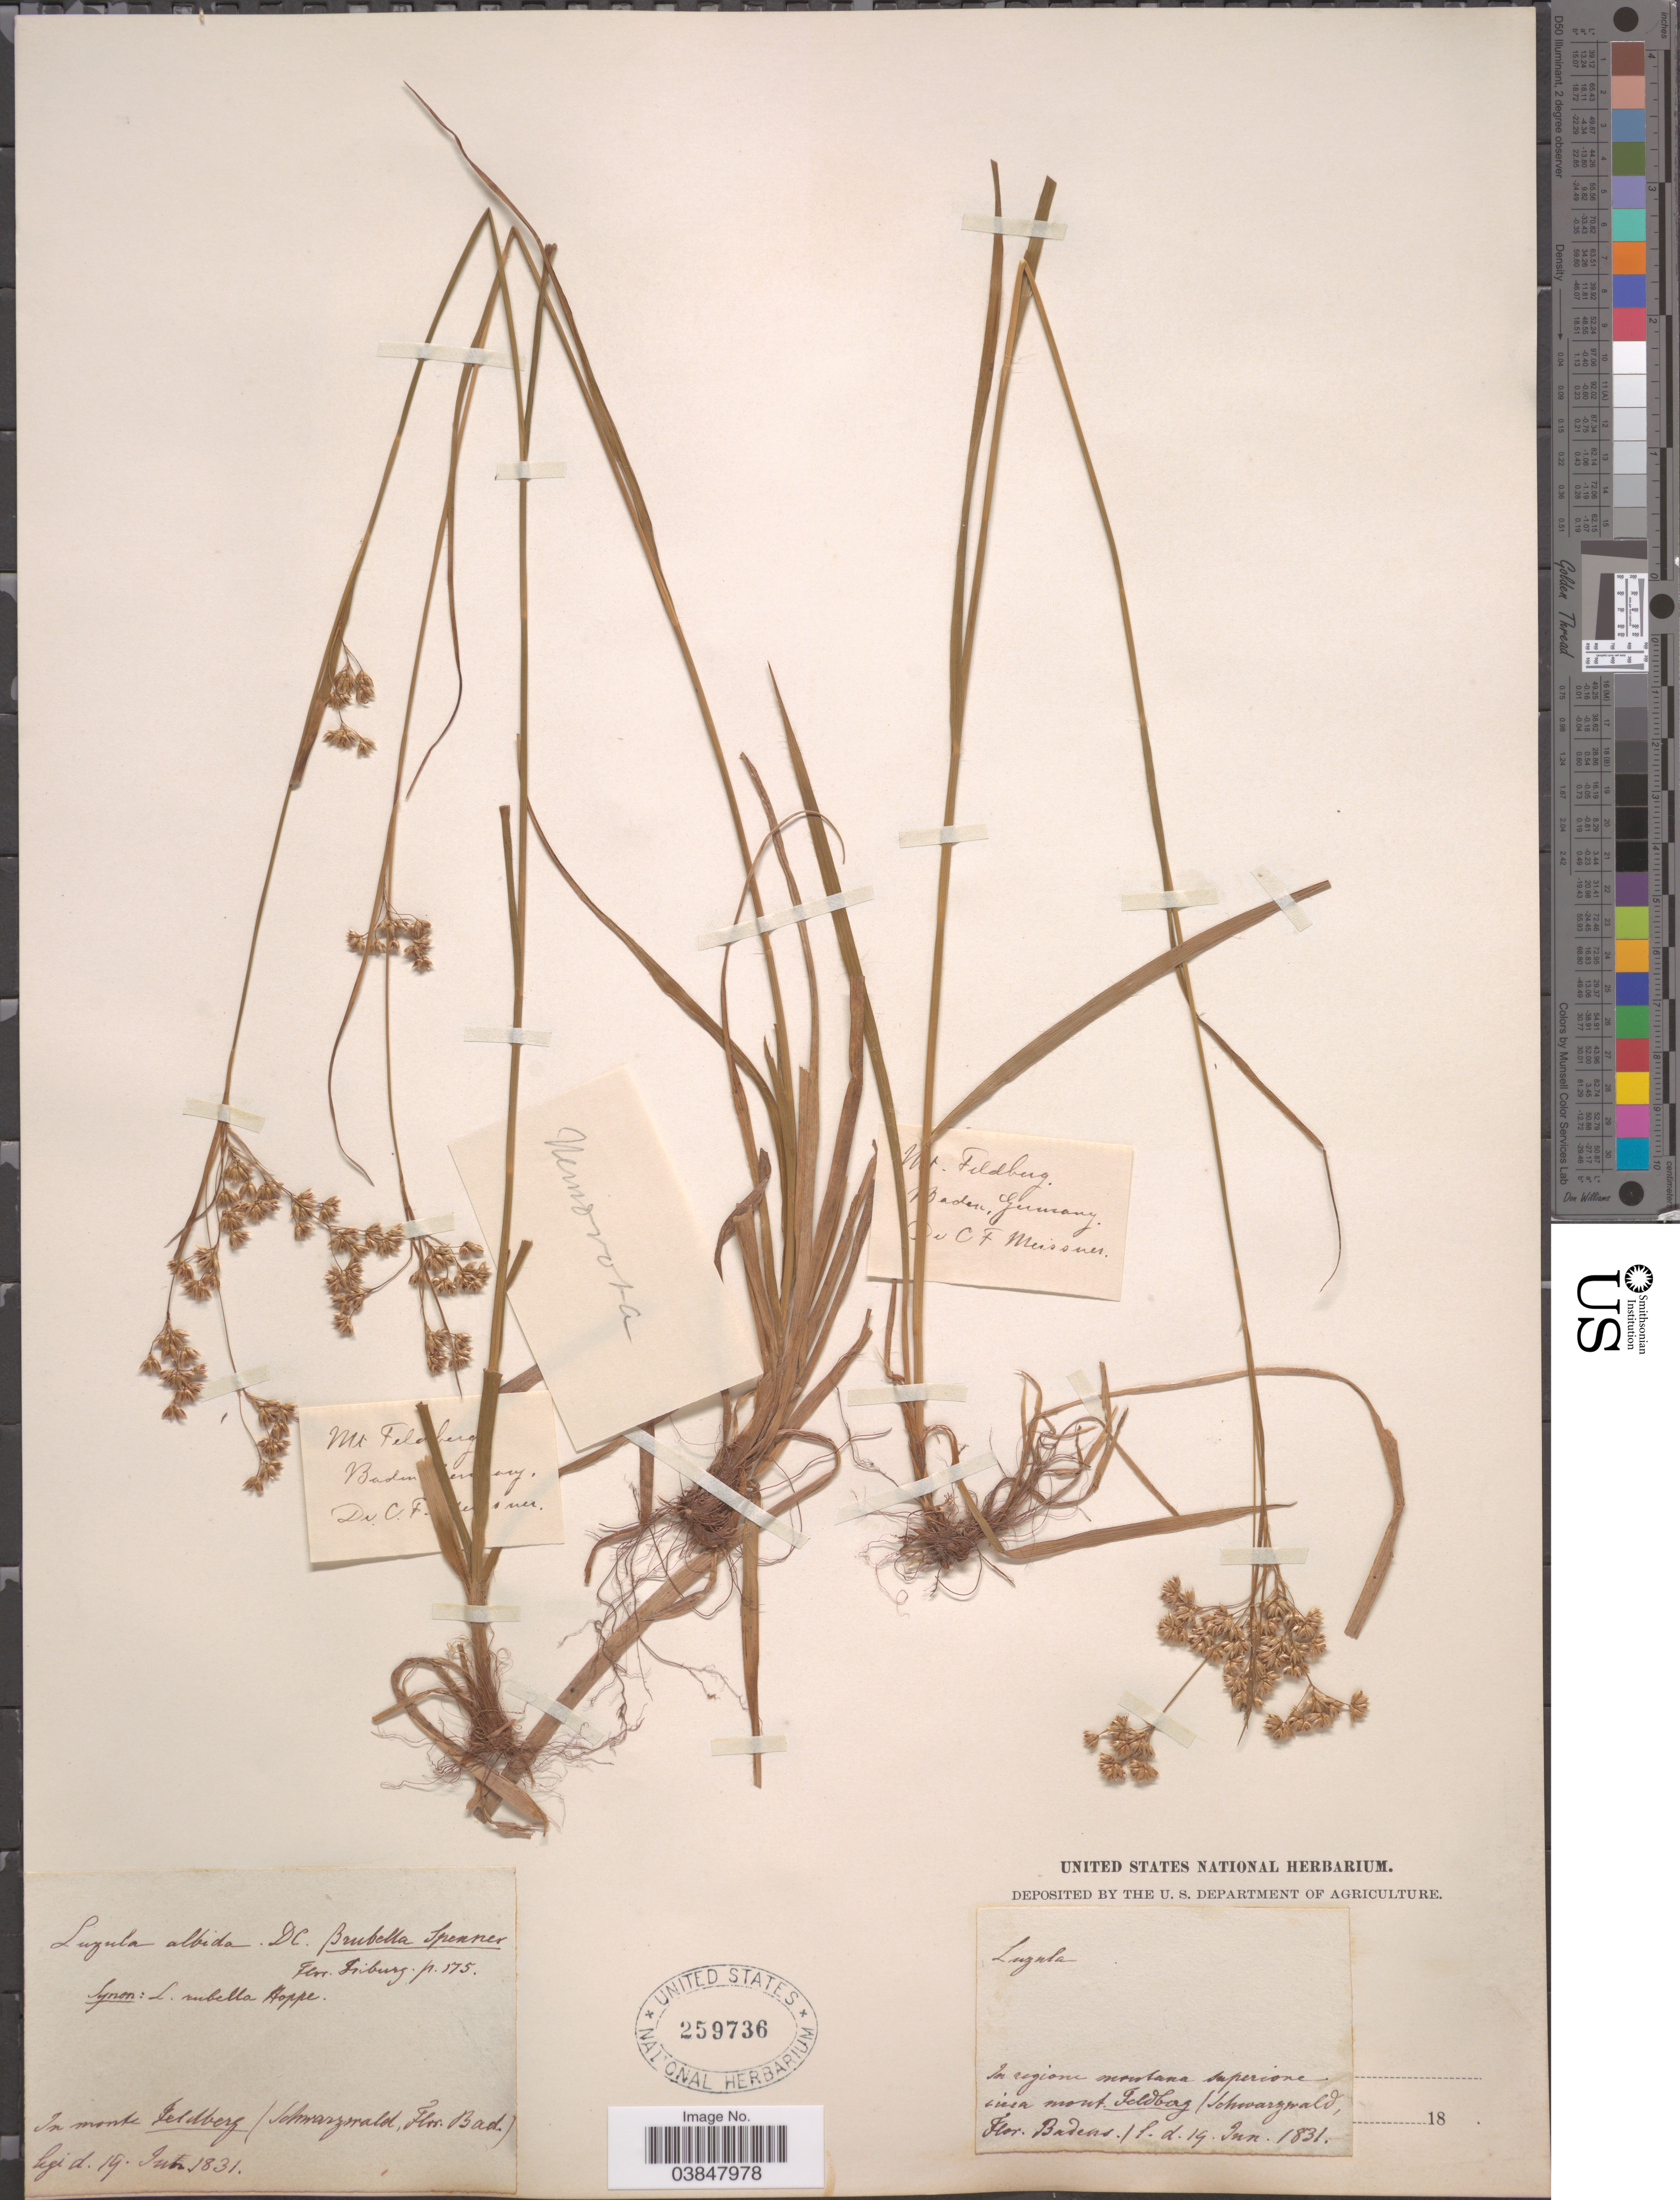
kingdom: Plantae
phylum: Tracheophyta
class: Liliopsida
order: Poales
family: Juncaceae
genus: Luzula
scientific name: Luzula luzuloides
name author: (Lam.) Dandy & Wilmott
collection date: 1831-06-19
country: Germany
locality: In region nerntana suproine. Circa mont. Feldberg/ Schwarzwald. Badens.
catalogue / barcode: US 259736